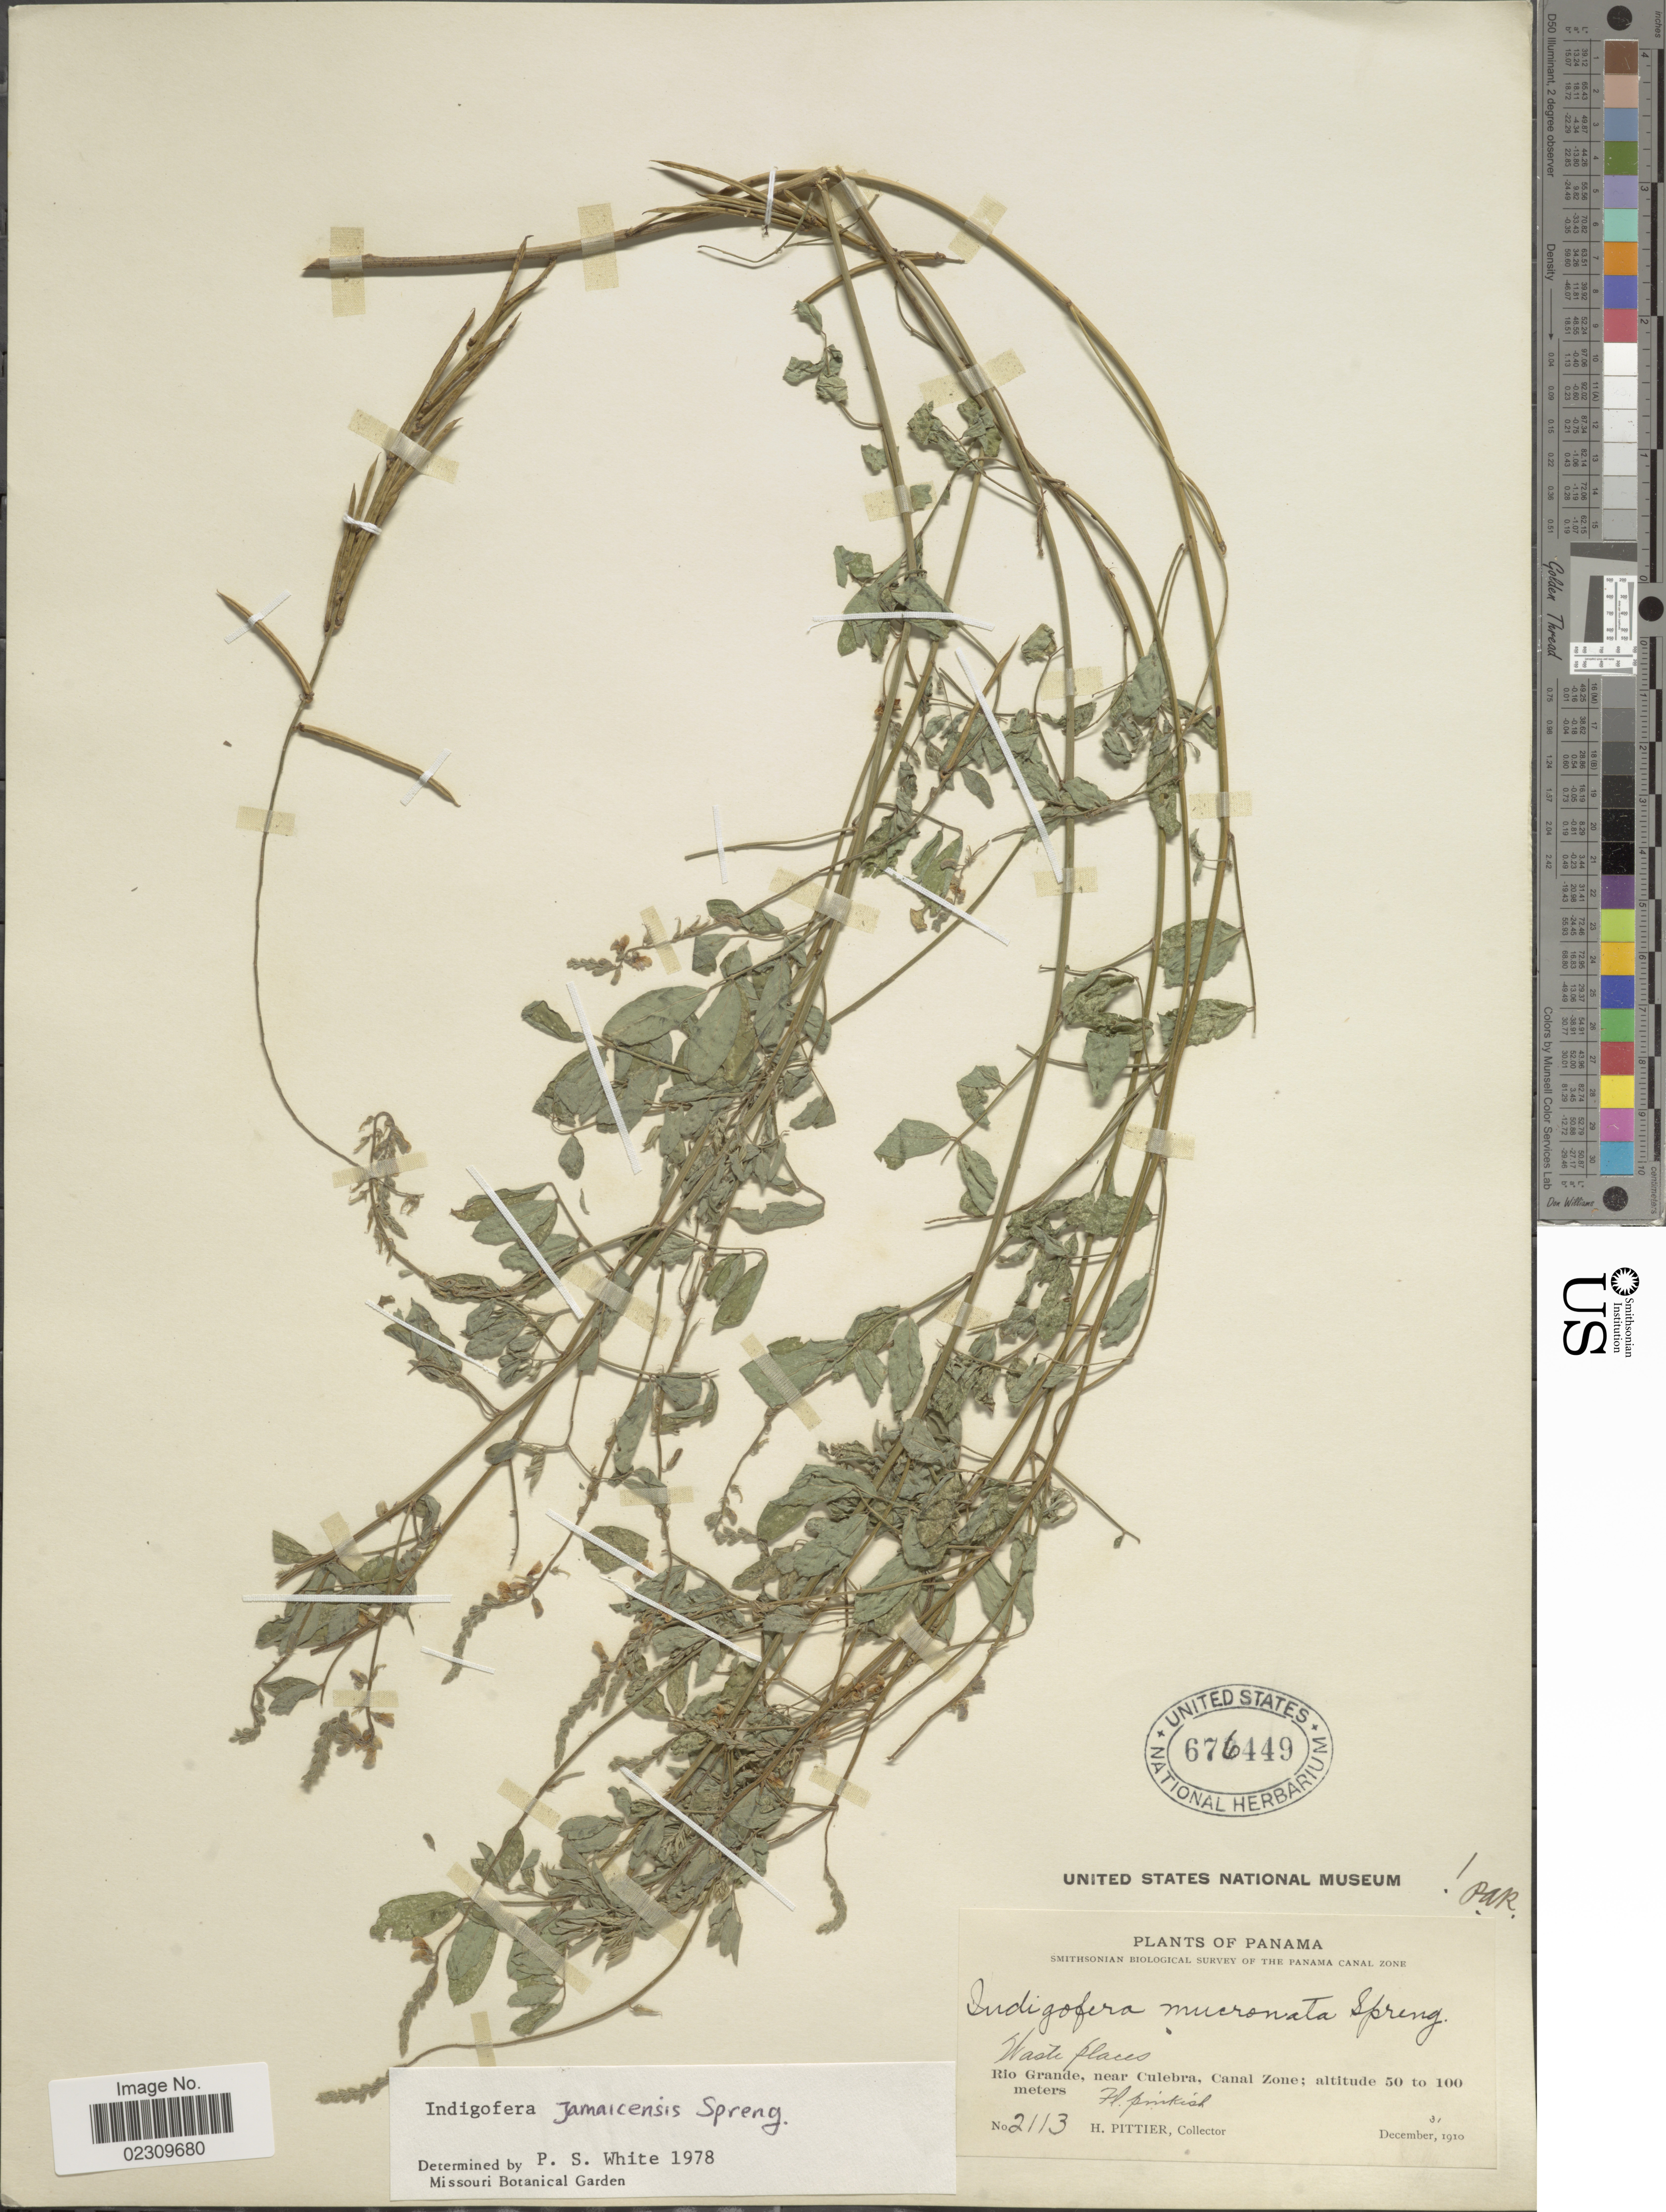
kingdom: Plantae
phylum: Tracheophyta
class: Magnoliopsida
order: Fabales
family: Fabaceae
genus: Indigofera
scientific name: Indigofera jamaicensis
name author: Spreng.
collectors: H. F. Pittier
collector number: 2113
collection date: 1910-12-31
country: Panama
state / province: Colón / Panamá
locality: Rio Grande, near Culebra, Canal Zone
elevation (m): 50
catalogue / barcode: US 676449